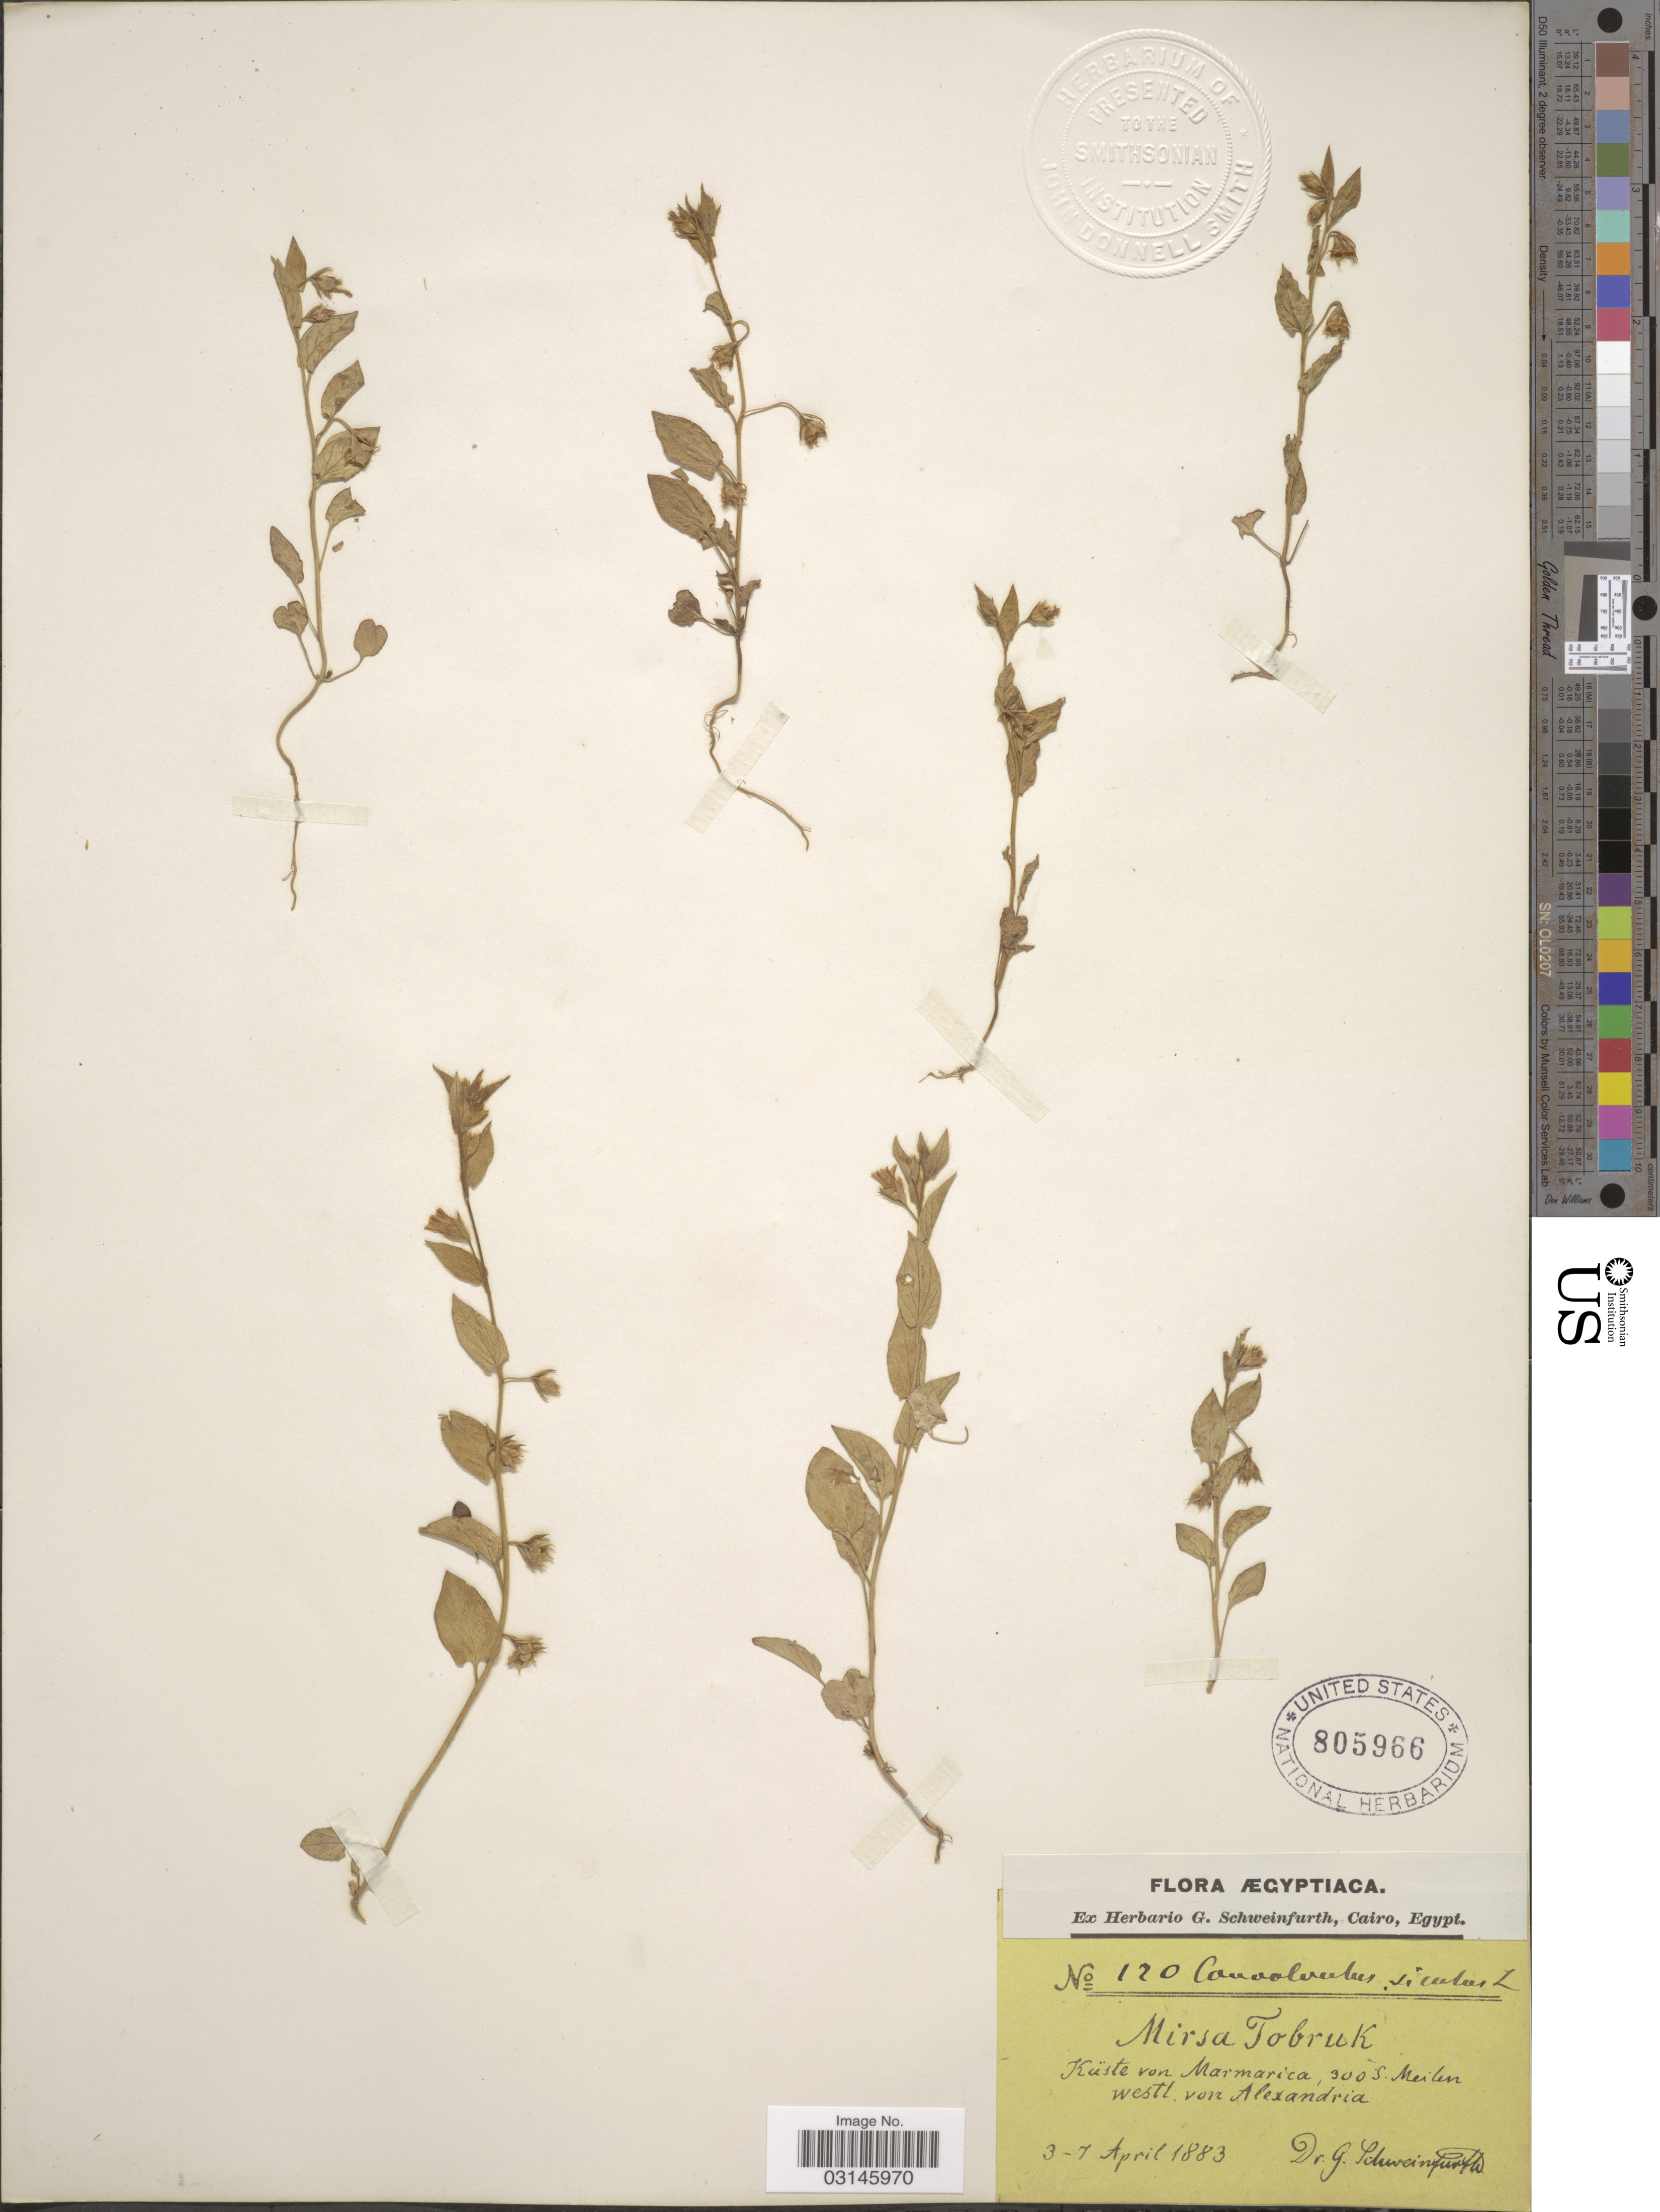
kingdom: Plantae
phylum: Tracheophyta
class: Magnoliopsida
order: Solanales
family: Convolvulaceae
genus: Convolvulus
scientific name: Convolvulus siculus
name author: L.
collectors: G. A. Schweinfurth (herbarium)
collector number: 120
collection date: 1883-04-03/1883-04-07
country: Egypt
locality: Küste von Marmarica, 300 S. Meilen westl. von Alexandria.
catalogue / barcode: US 805966